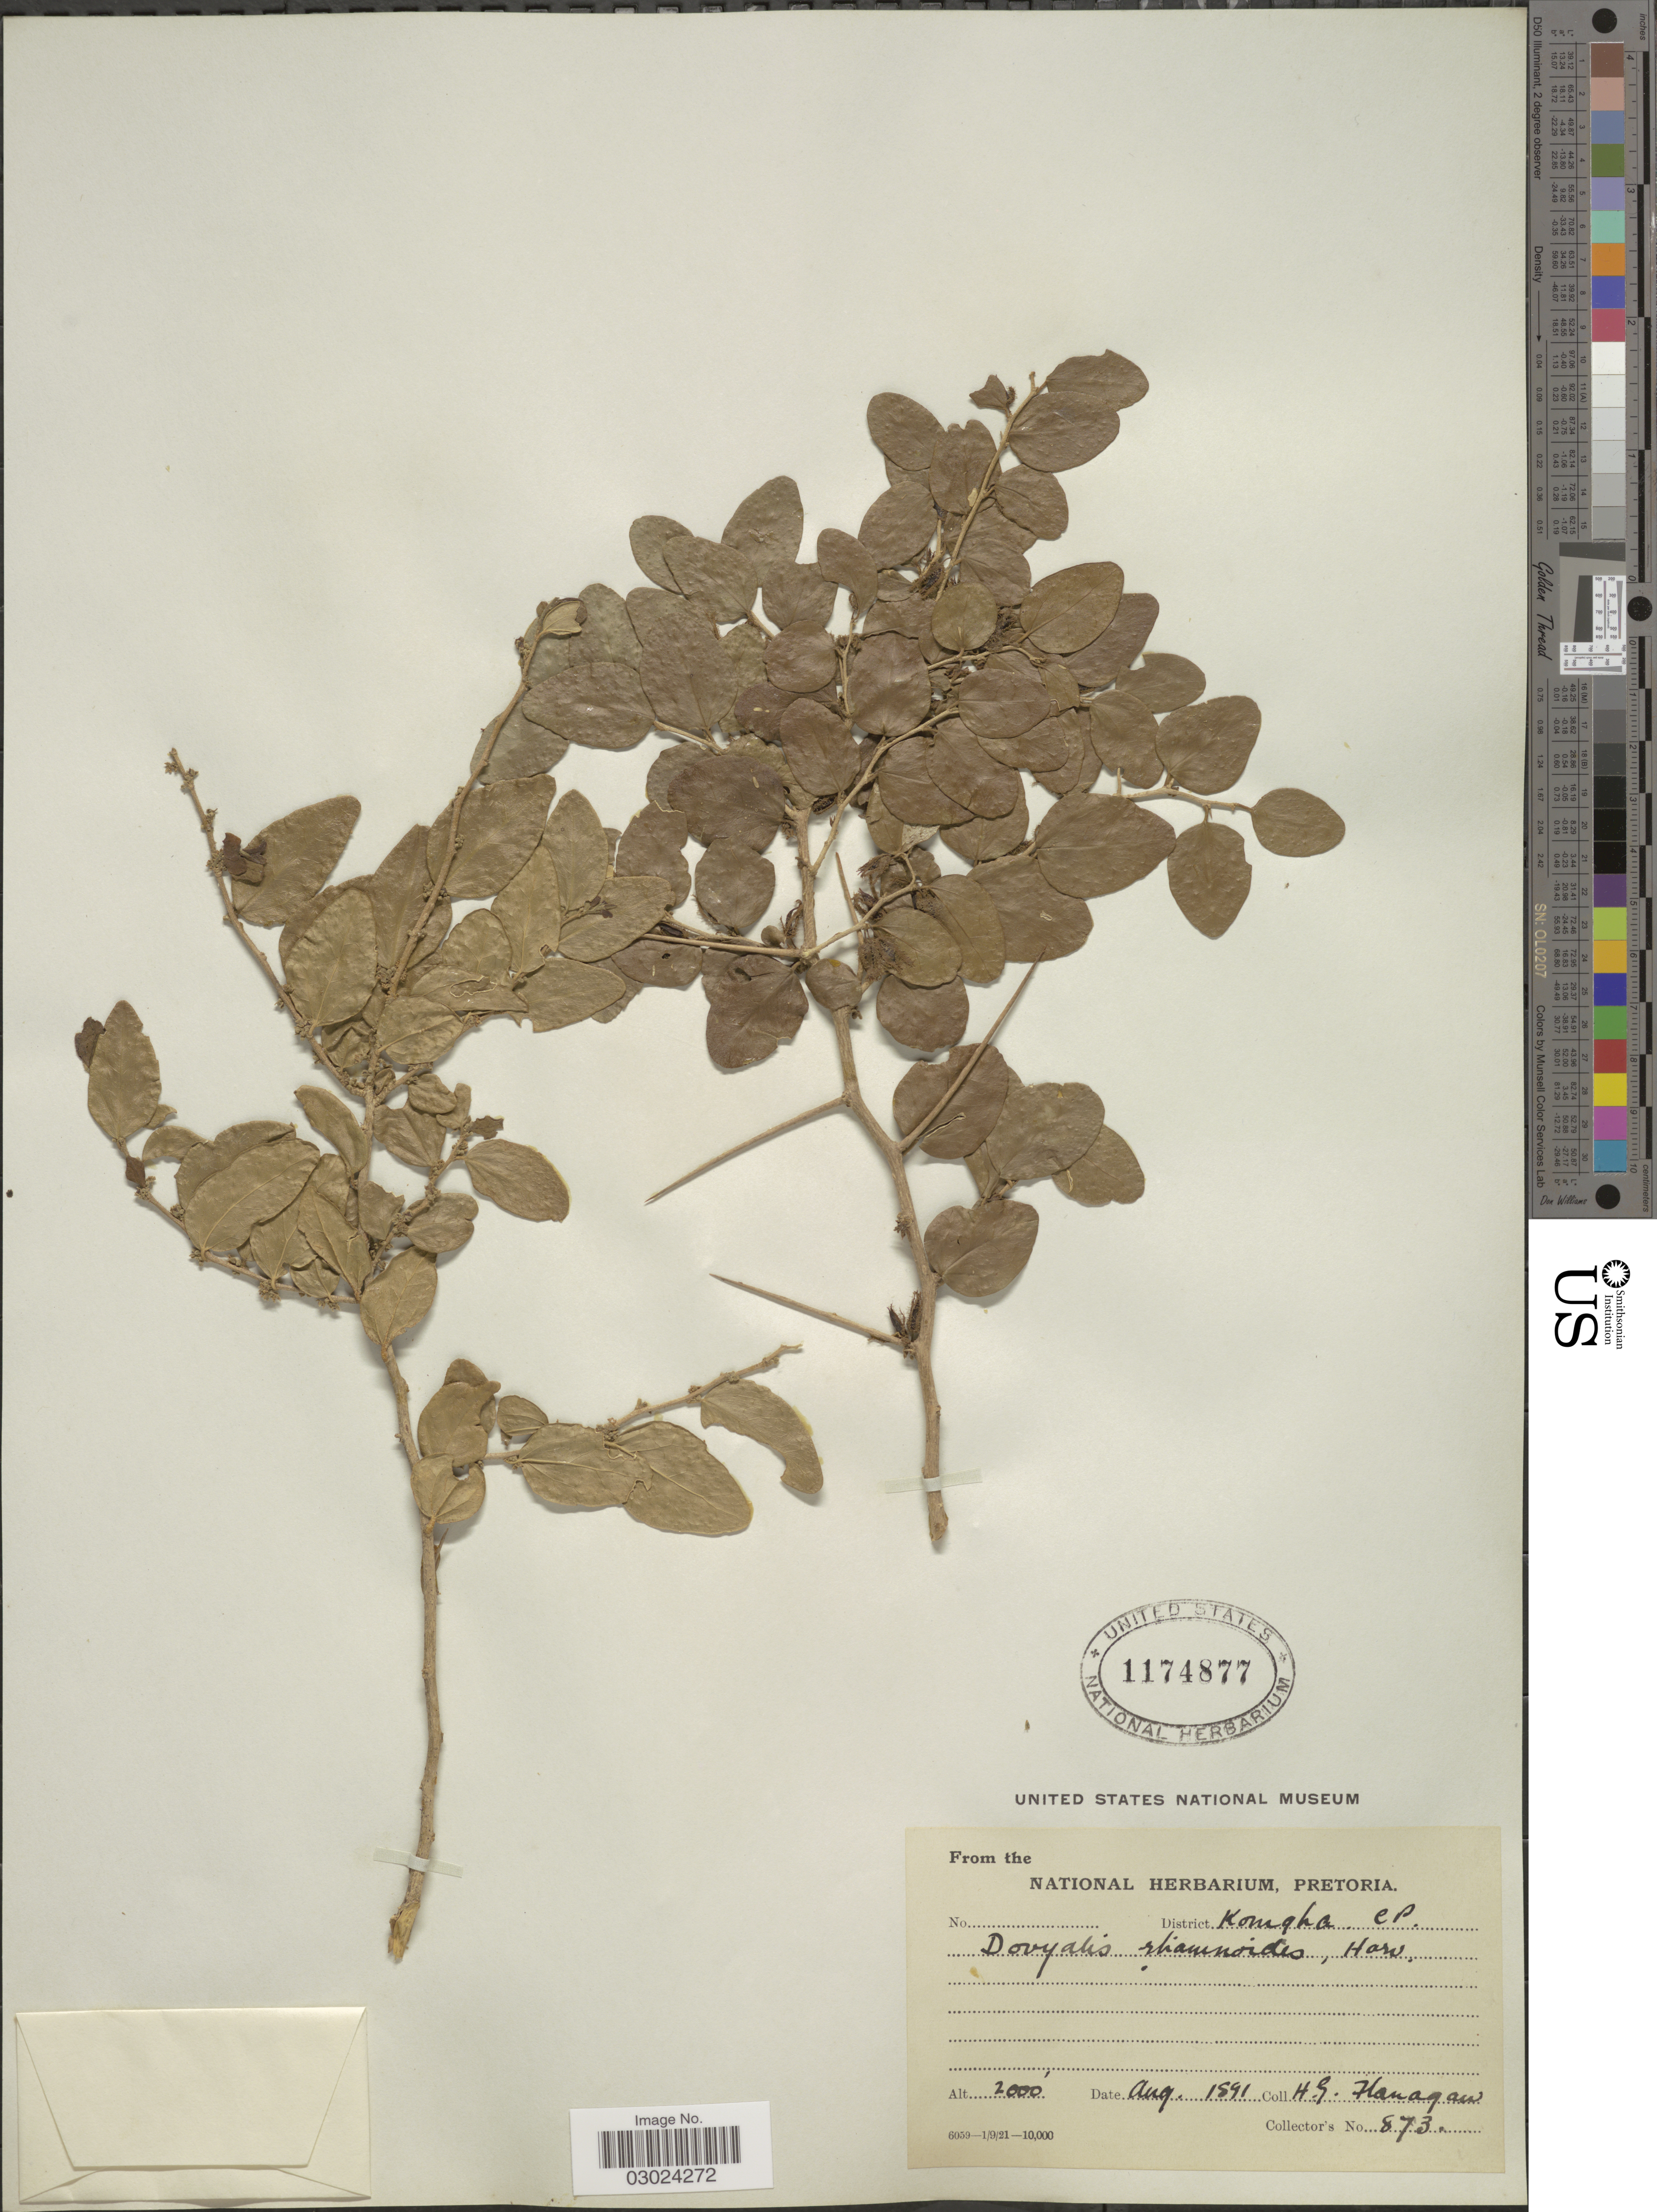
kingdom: Plantae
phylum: Tracheophyta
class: Magnoliopsida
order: Malpighiales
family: Salicaceae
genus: Dovyalis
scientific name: Dovyalis rhamnoides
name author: (Burch. ex DC.) Burch. ex Harv. & Sond.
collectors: H. Hanagan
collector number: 873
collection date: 1891-08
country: South Africa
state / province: Eastern Cape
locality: District Komgha. CP.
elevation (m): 610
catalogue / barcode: US 1174877